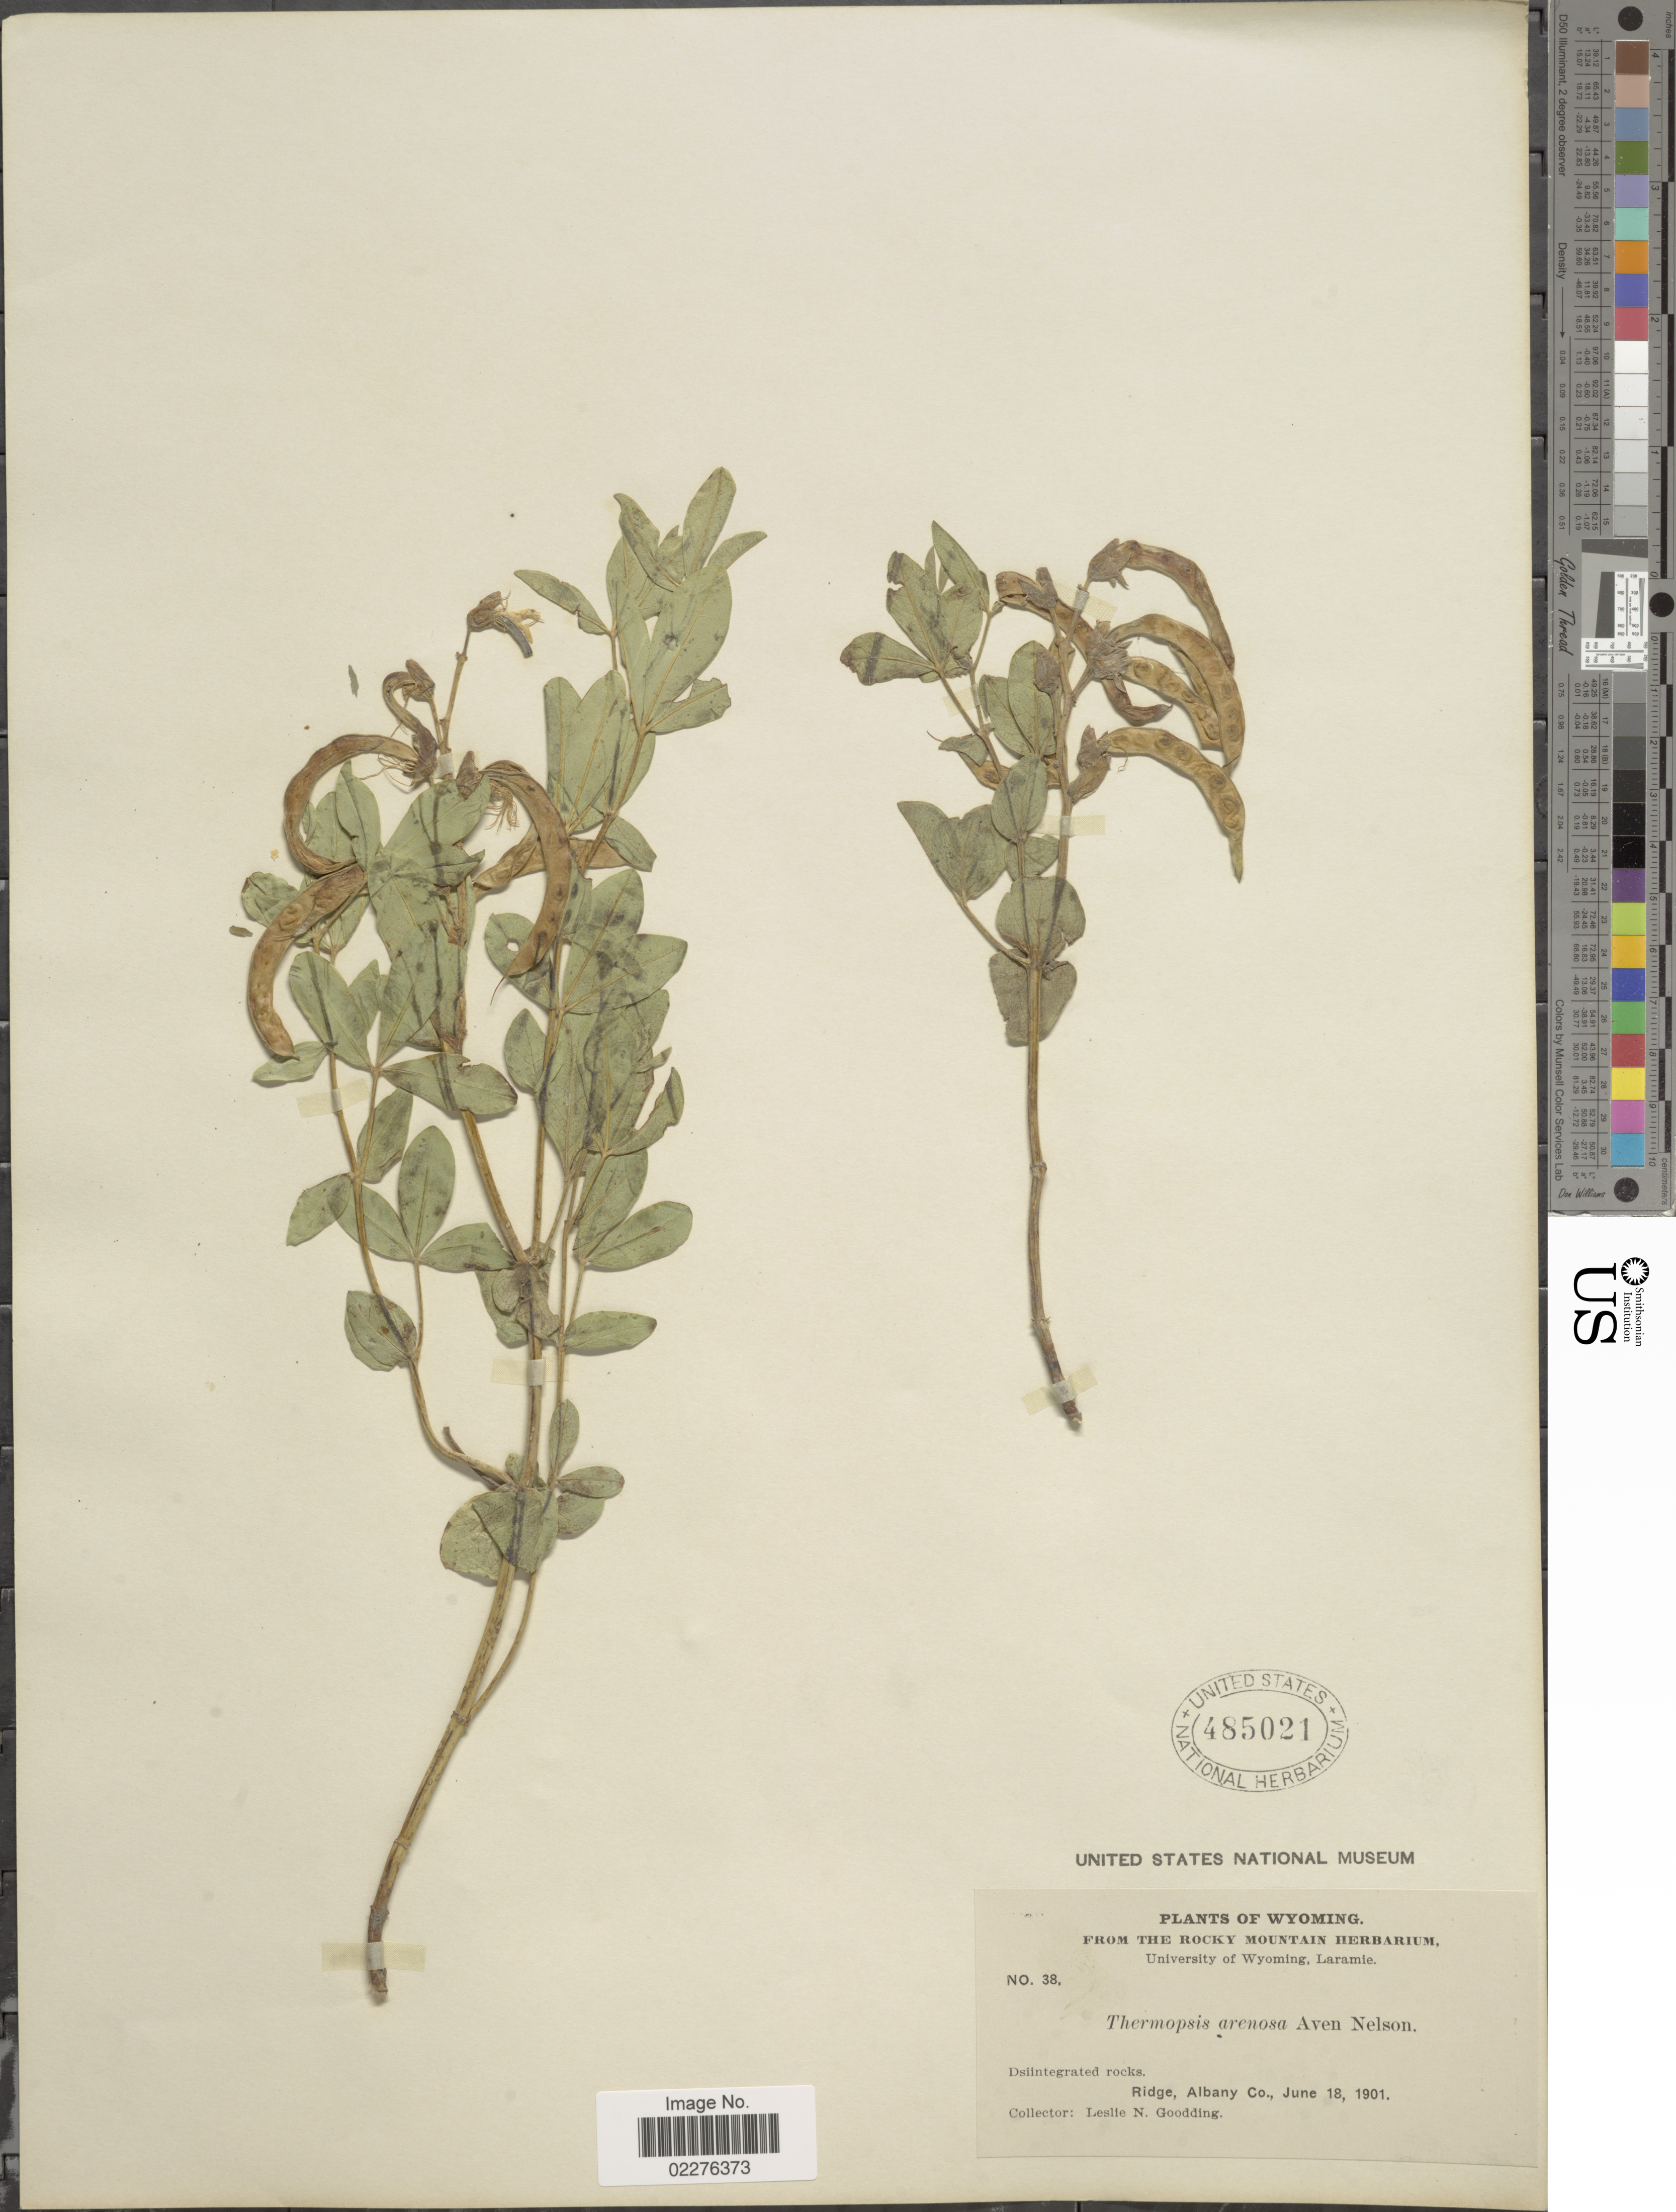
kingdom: Plantae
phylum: Tracheophyta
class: Magnoliopsida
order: Fabales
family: Fabaceae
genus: Thermopsis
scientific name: Thermopsis rhombifolia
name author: Richardson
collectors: L. N. Goodding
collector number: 38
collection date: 1901-06-18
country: United States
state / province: Wyoming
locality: Dsiintegrated rocks, Ridge, Albany Co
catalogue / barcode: US 485021